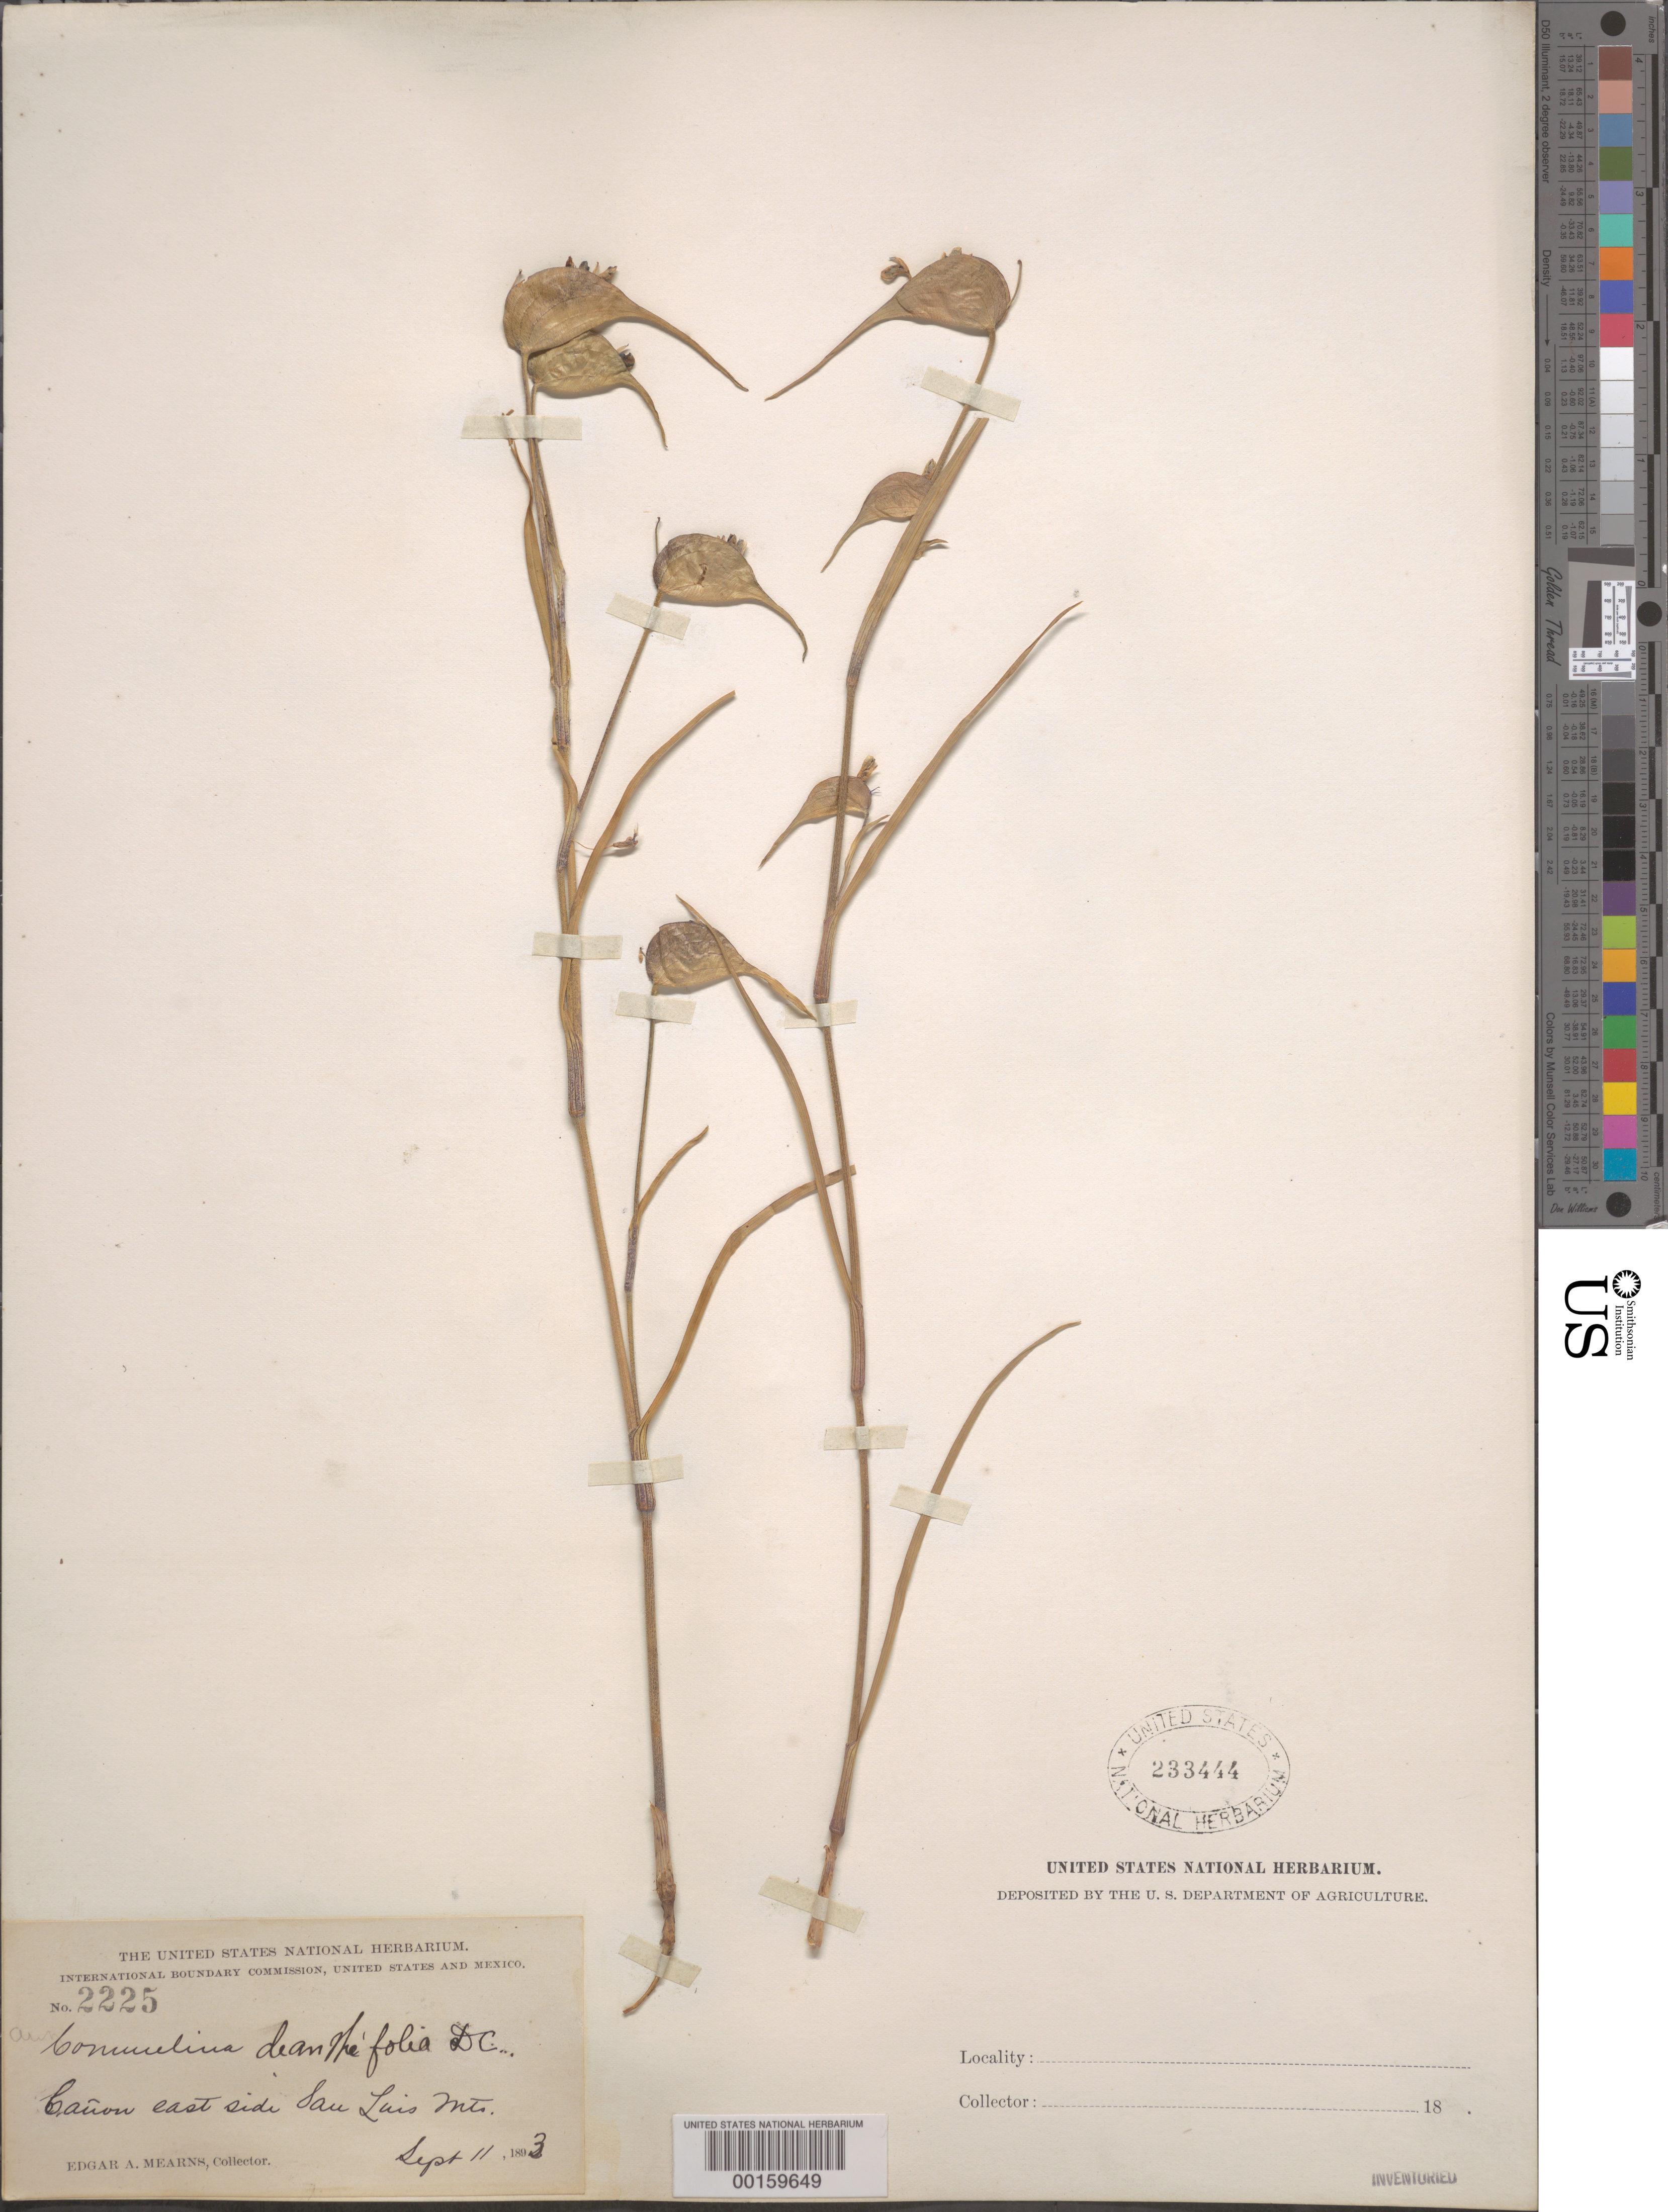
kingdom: Plantae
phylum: Tracheophyta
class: Liliopsida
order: Commelinales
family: Commelinaceae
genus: Commelina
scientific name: Commelina dianthifolia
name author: Redouté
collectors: E. A. Mearns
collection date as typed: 11 Sep 1903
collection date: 1903-09-11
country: United States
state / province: New Mexico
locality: Canyon e side of san luis mts.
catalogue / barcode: US 233444